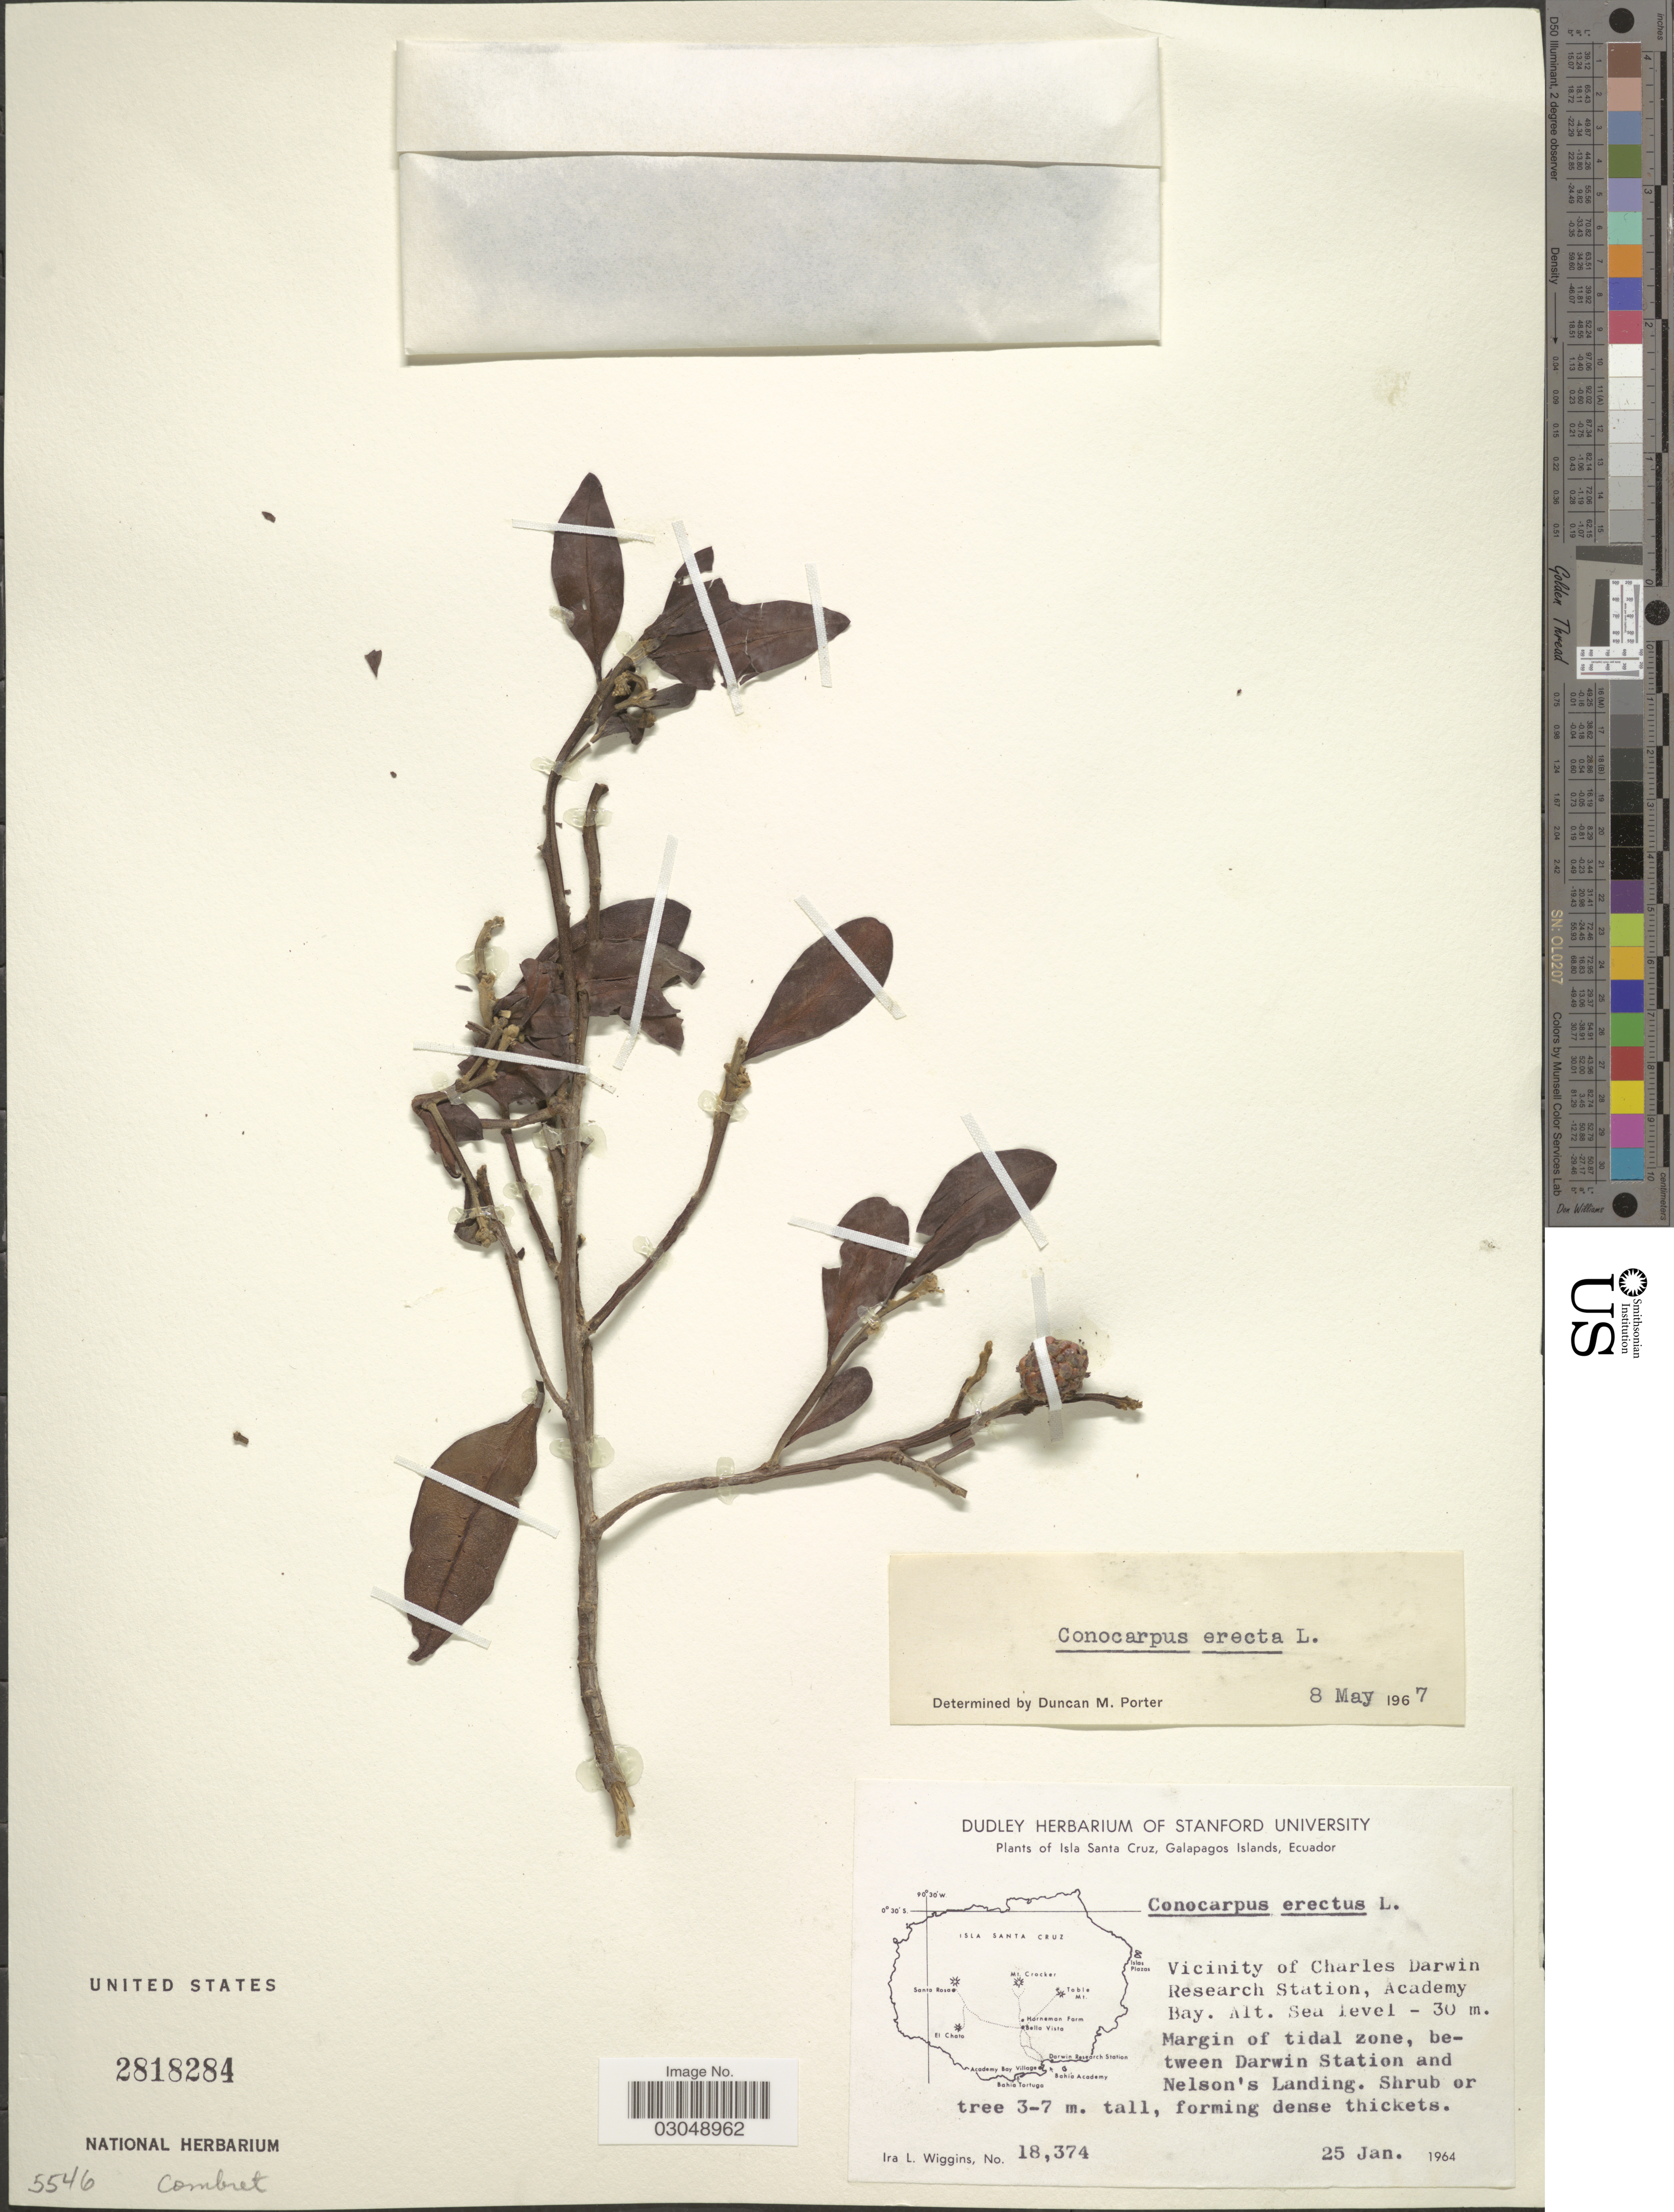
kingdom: Plantae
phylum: Tracheophyta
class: Magnoliopsida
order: Myrtales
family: Combretaceae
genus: Conocarpus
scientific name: Conocarpus erectus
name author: L.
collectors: I. L. Wiggins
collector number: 18374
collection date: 1964-01-25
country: Ecuador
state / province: Colón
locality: Isla Santa Cruz, Galapagos Islands. Vicinity of Charles Darwin Research Station, Academy Bay. Margin of tidal zone, between Darwin Station and Nelson's Landing.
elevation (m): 0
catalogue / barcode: US 2818284